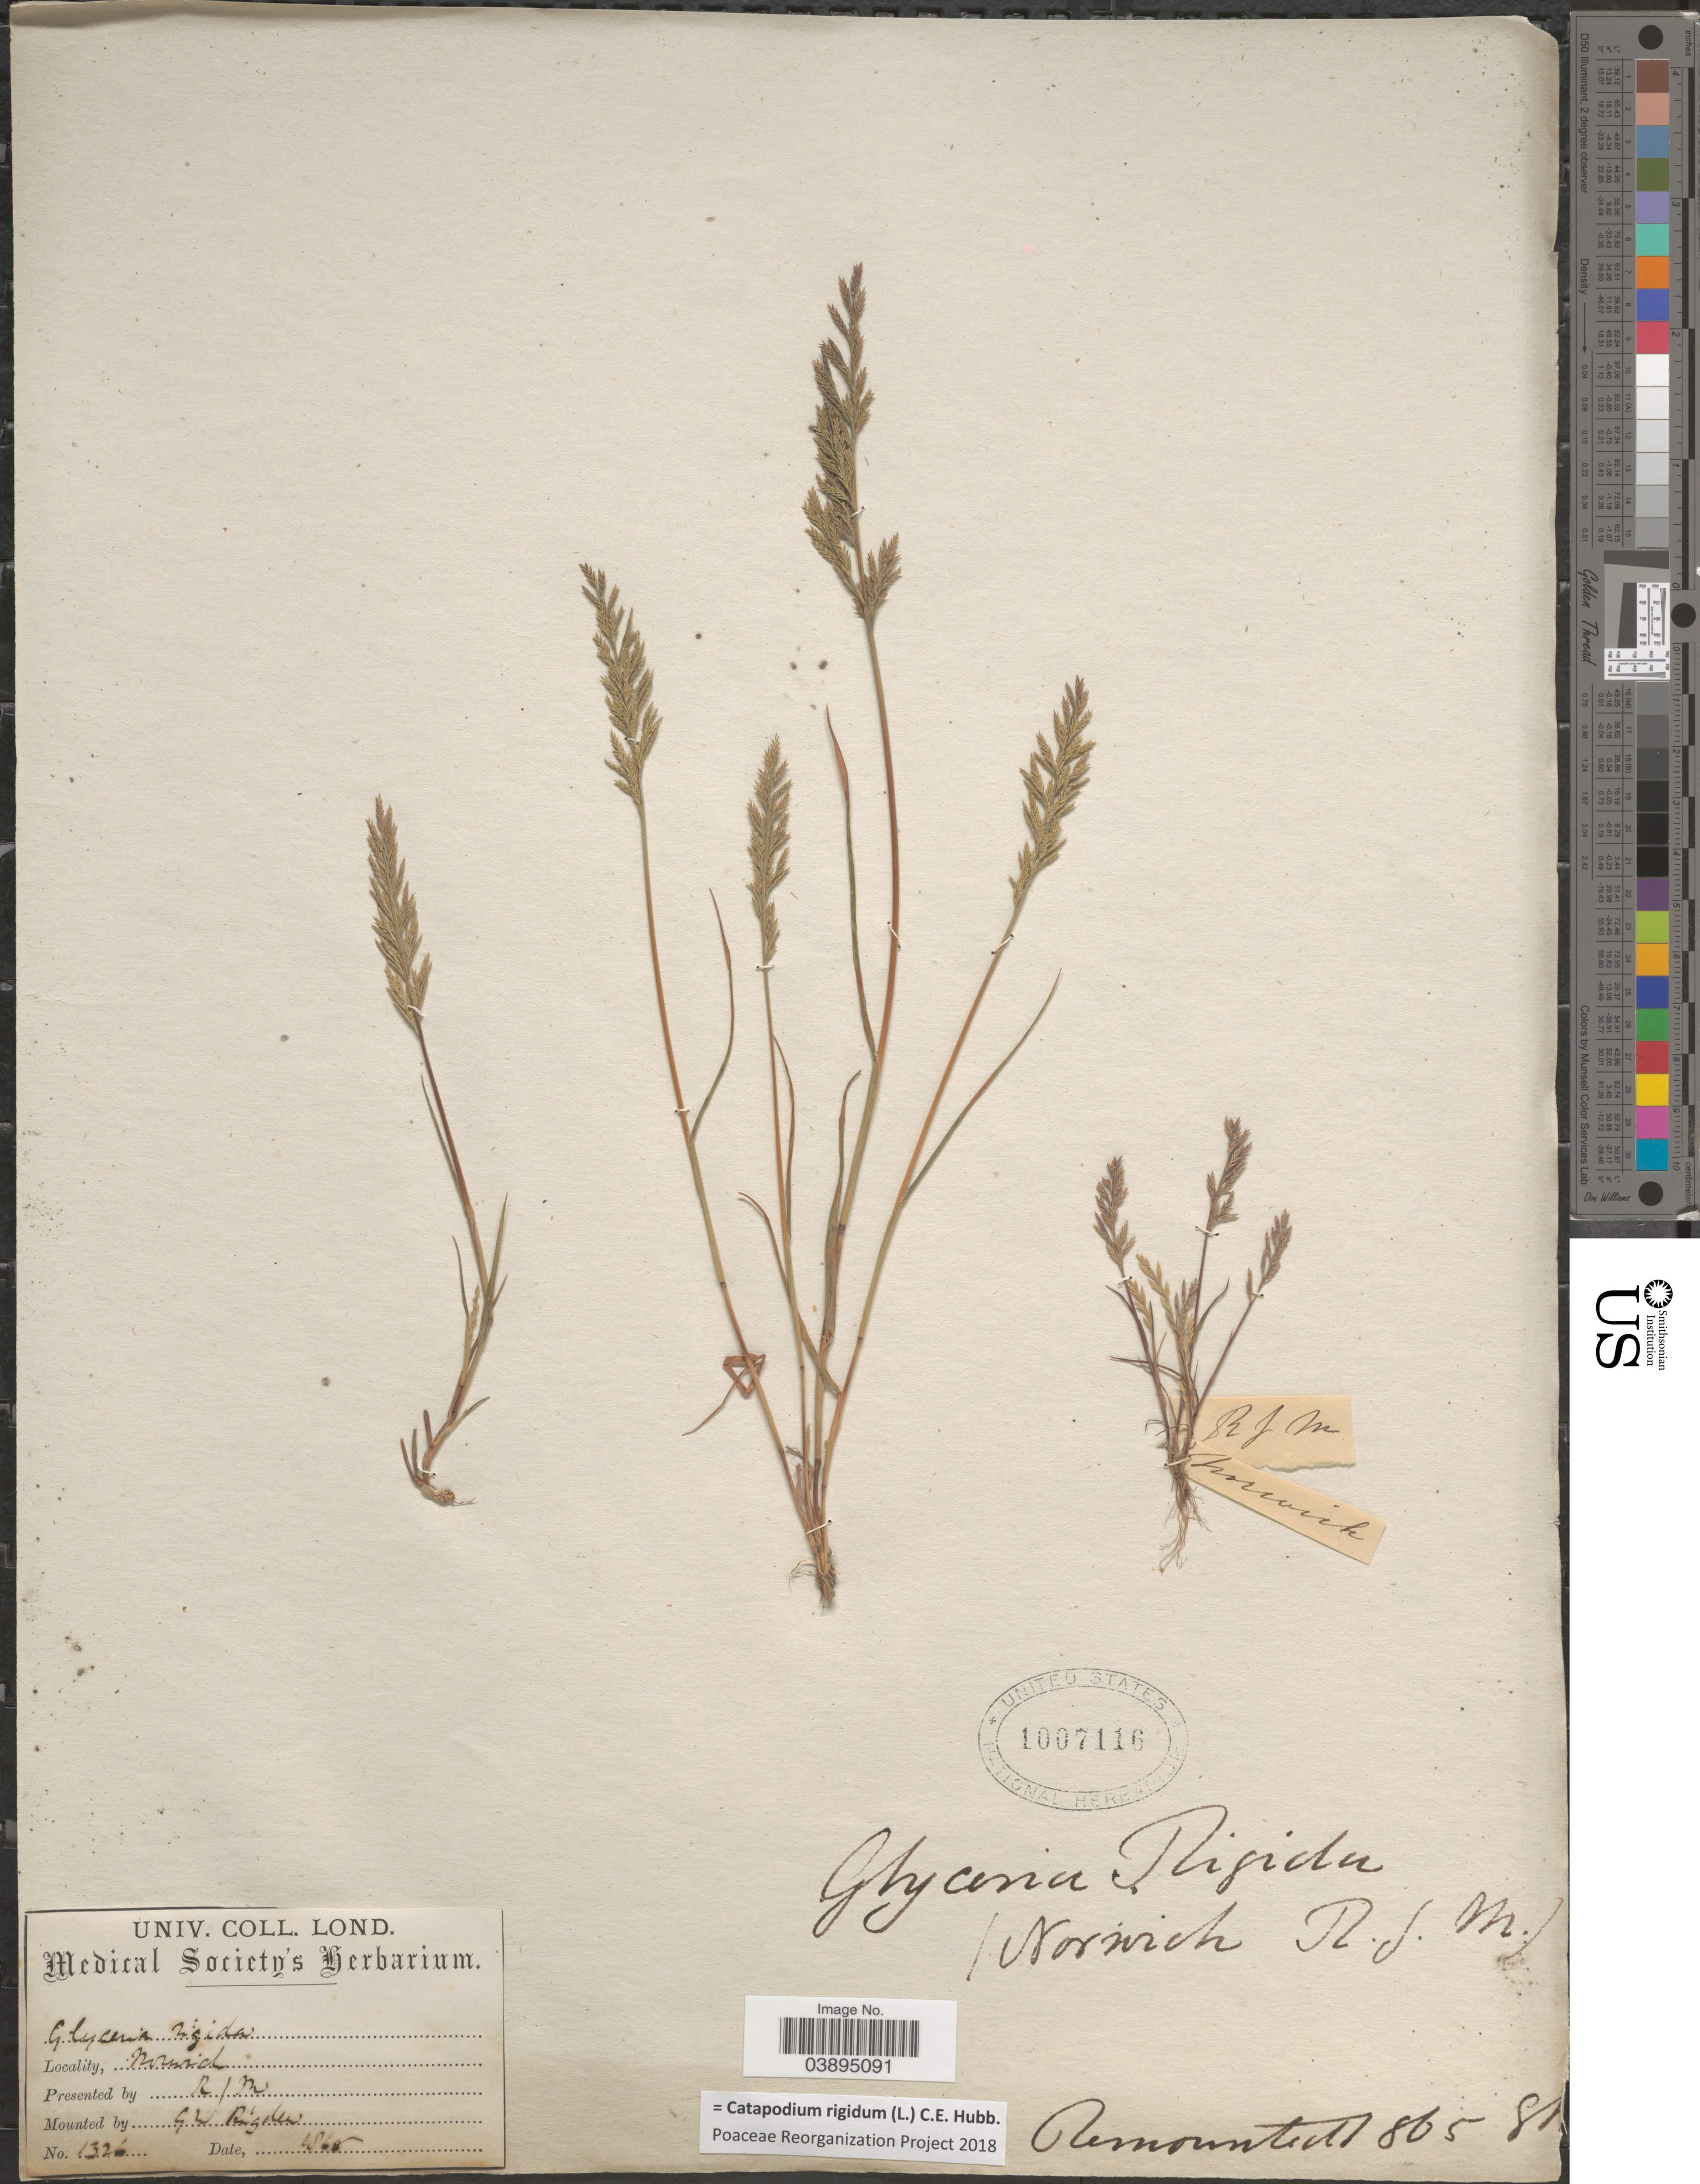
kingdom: Plantae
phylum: Tracheophyta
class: Liliopsida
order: Poales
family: Poaceae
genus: Catapodium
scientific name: Catapodium rigidum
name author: (L.) C.E. Hubb.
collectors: G. Rigden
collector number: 1326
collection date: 1868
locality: Norwich.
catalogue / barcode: US 1007116